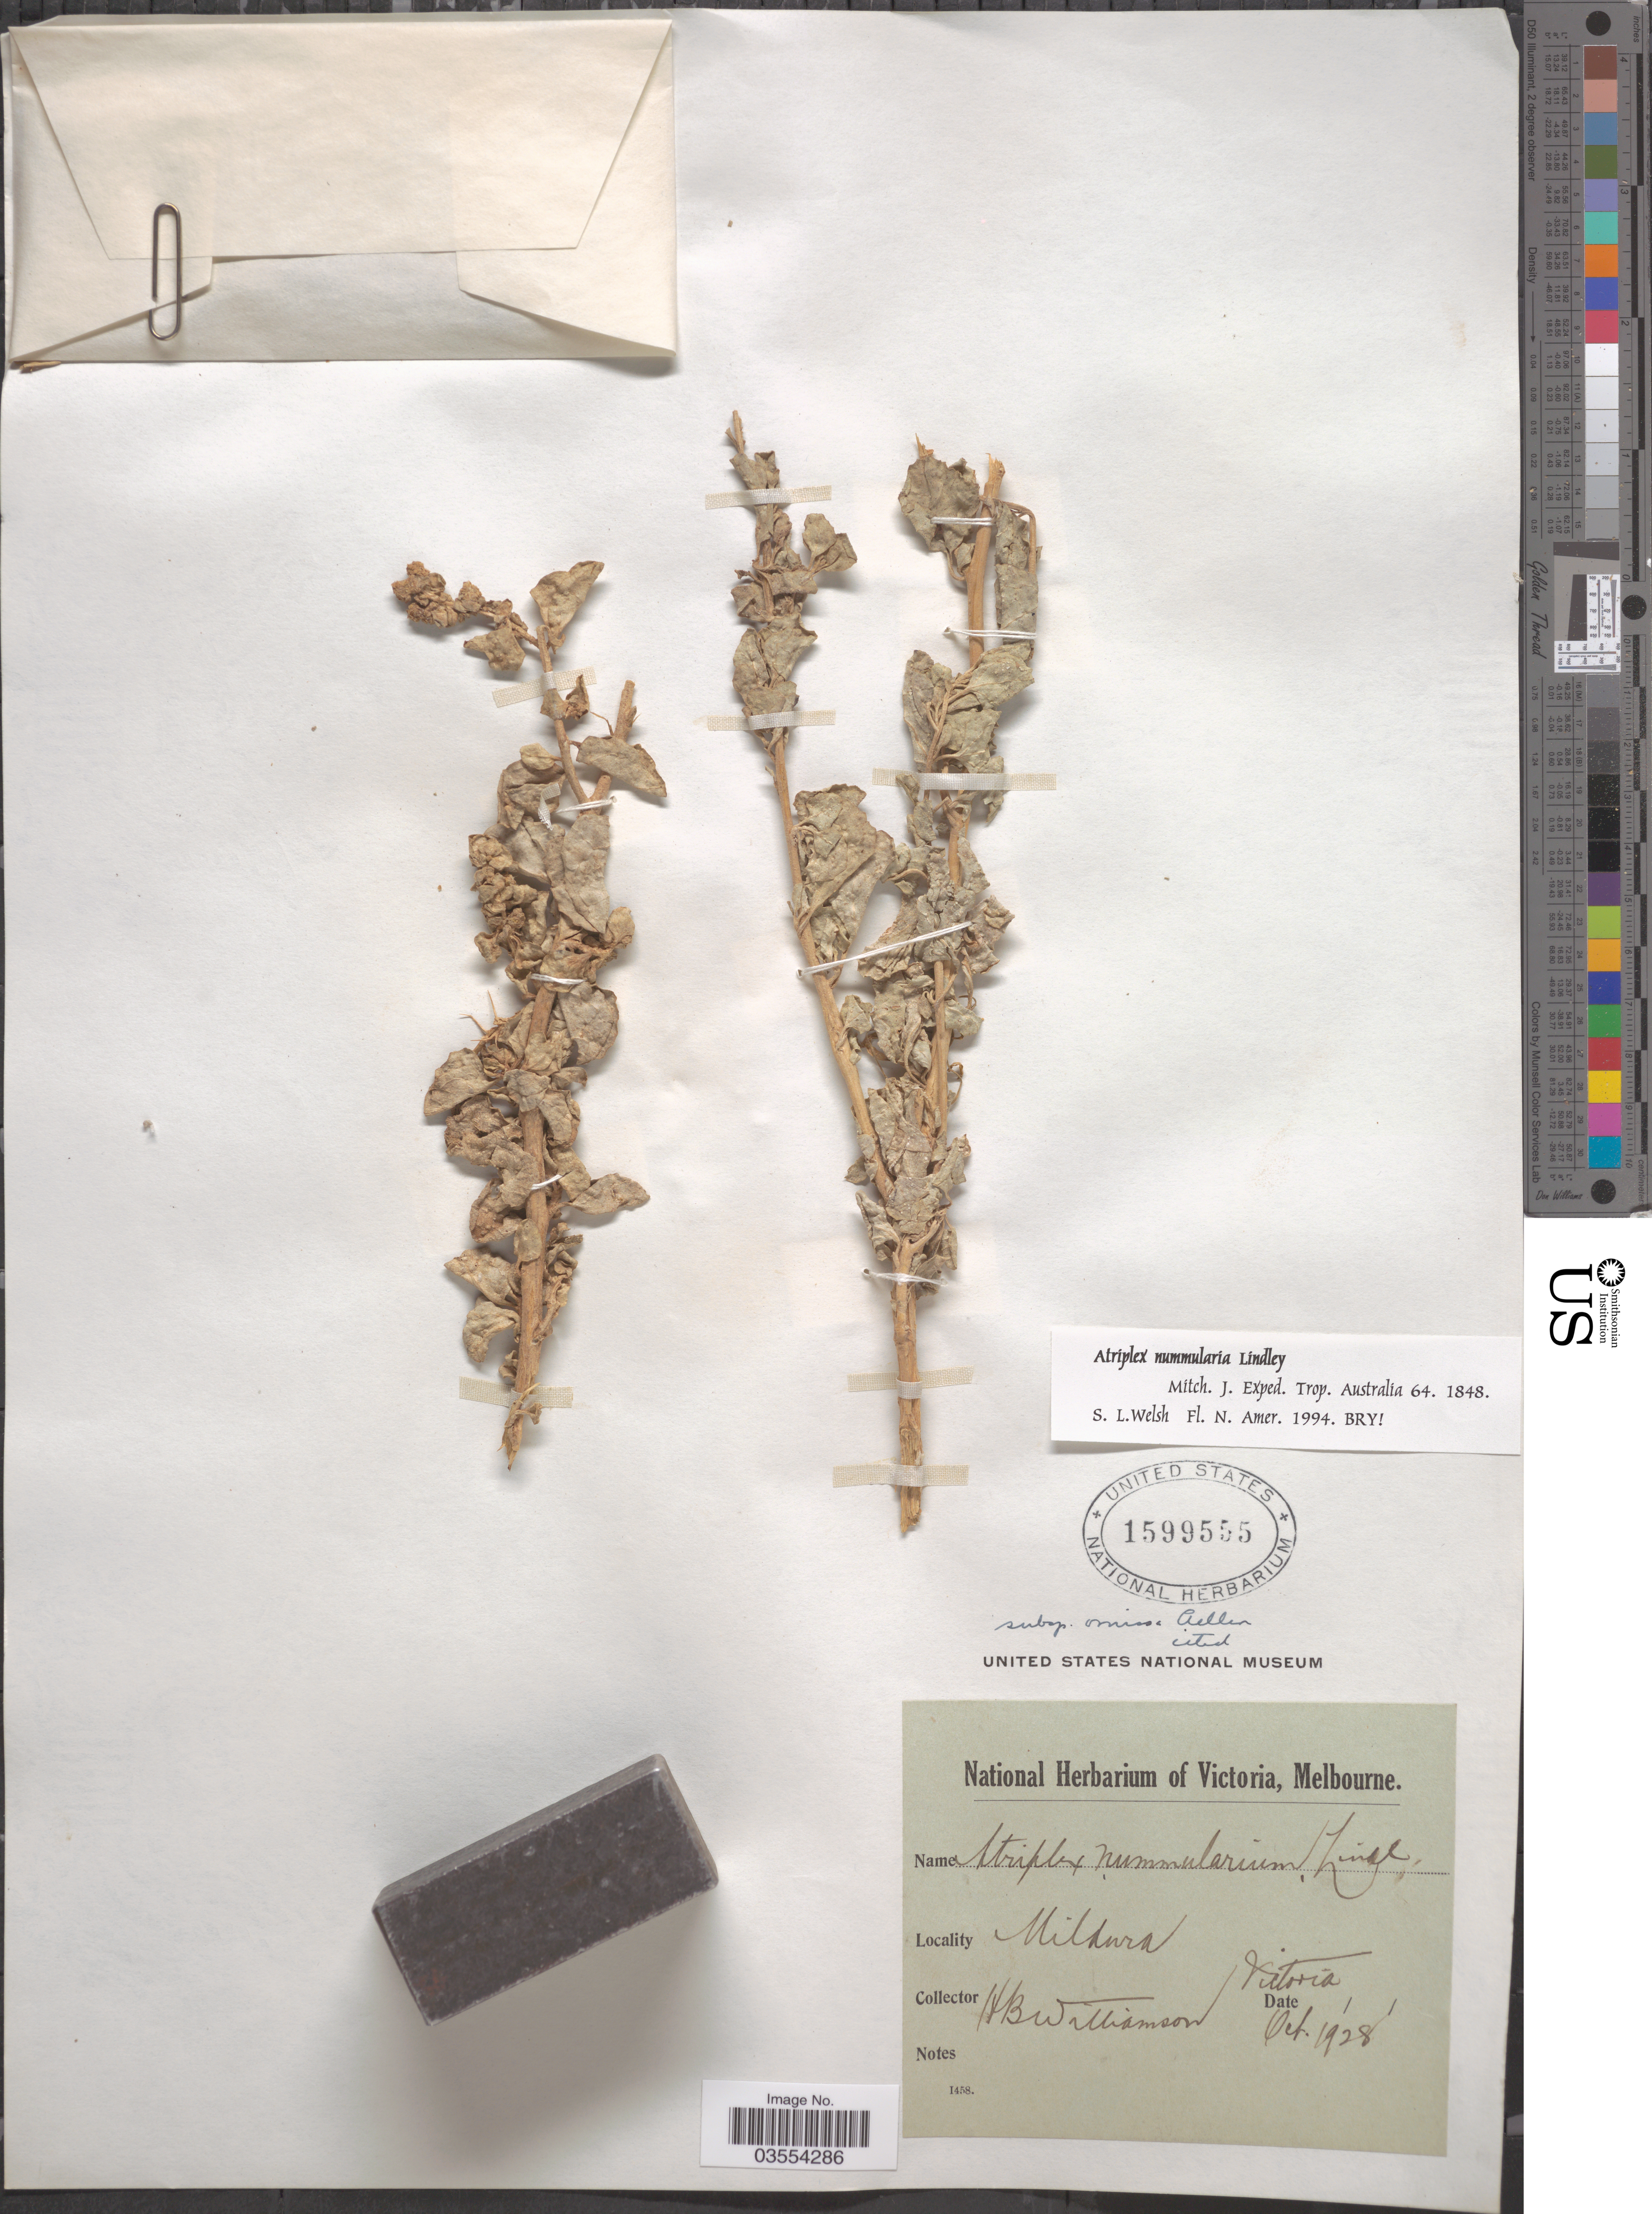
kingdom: Plantae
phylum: Tracheophyta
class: Magnoliopsida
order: Caryophyllales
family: Amaranthaceae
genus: Atriplex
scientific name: Atriplex nummularia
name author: Lindl.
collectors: H. Williamson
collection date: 1928-10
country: Australia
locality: Mildura, Victoria.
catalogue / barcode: US 1599555